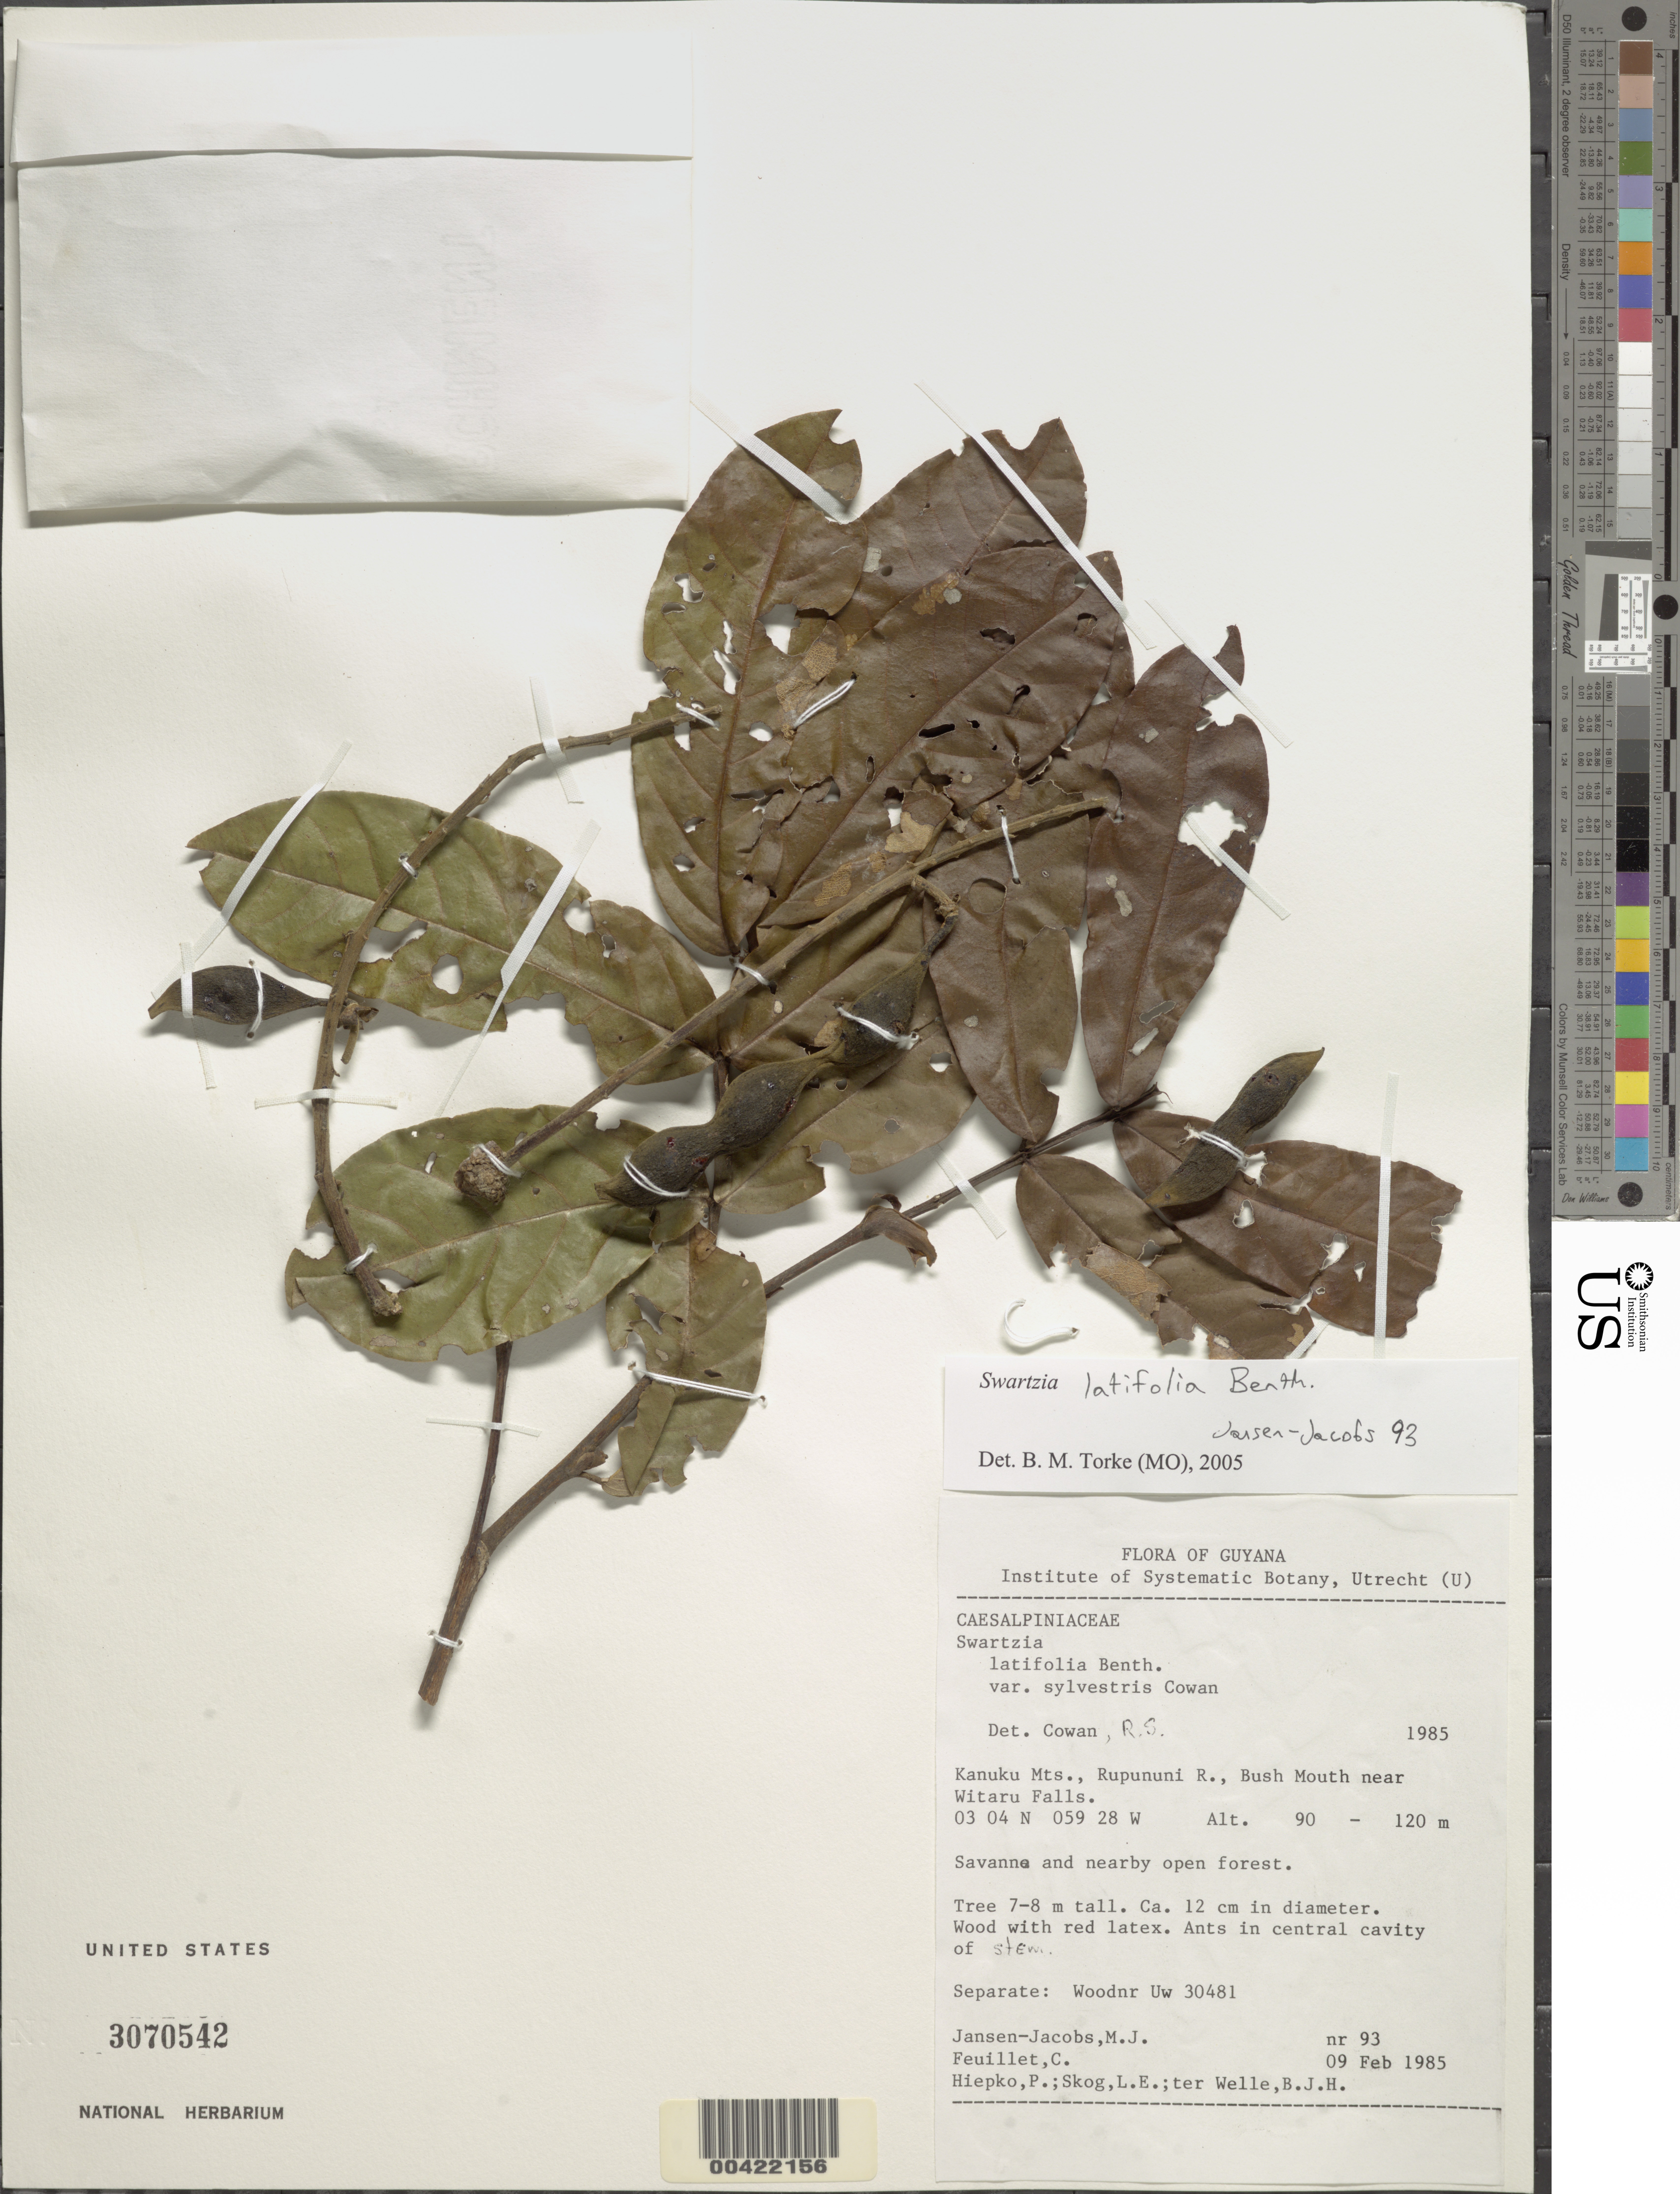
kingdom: Plantae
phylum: Tracheophyta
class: Magnoliopsida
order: Fabales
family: Fabaceae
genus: Swartzia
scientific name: Swartzia latifolia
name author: Benth.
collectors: M. J. Jansen-Jacobs, C. Feuillet, P. H. Hiepko, L. E. Skog & B. Welle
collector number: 93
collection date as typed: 09 Feb 1985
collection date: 1985-02-09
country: Guyana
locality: Witaru falls, bush mouth near; rupuruni river; kanuku mtns.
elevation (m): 90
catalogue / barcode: US 3070542